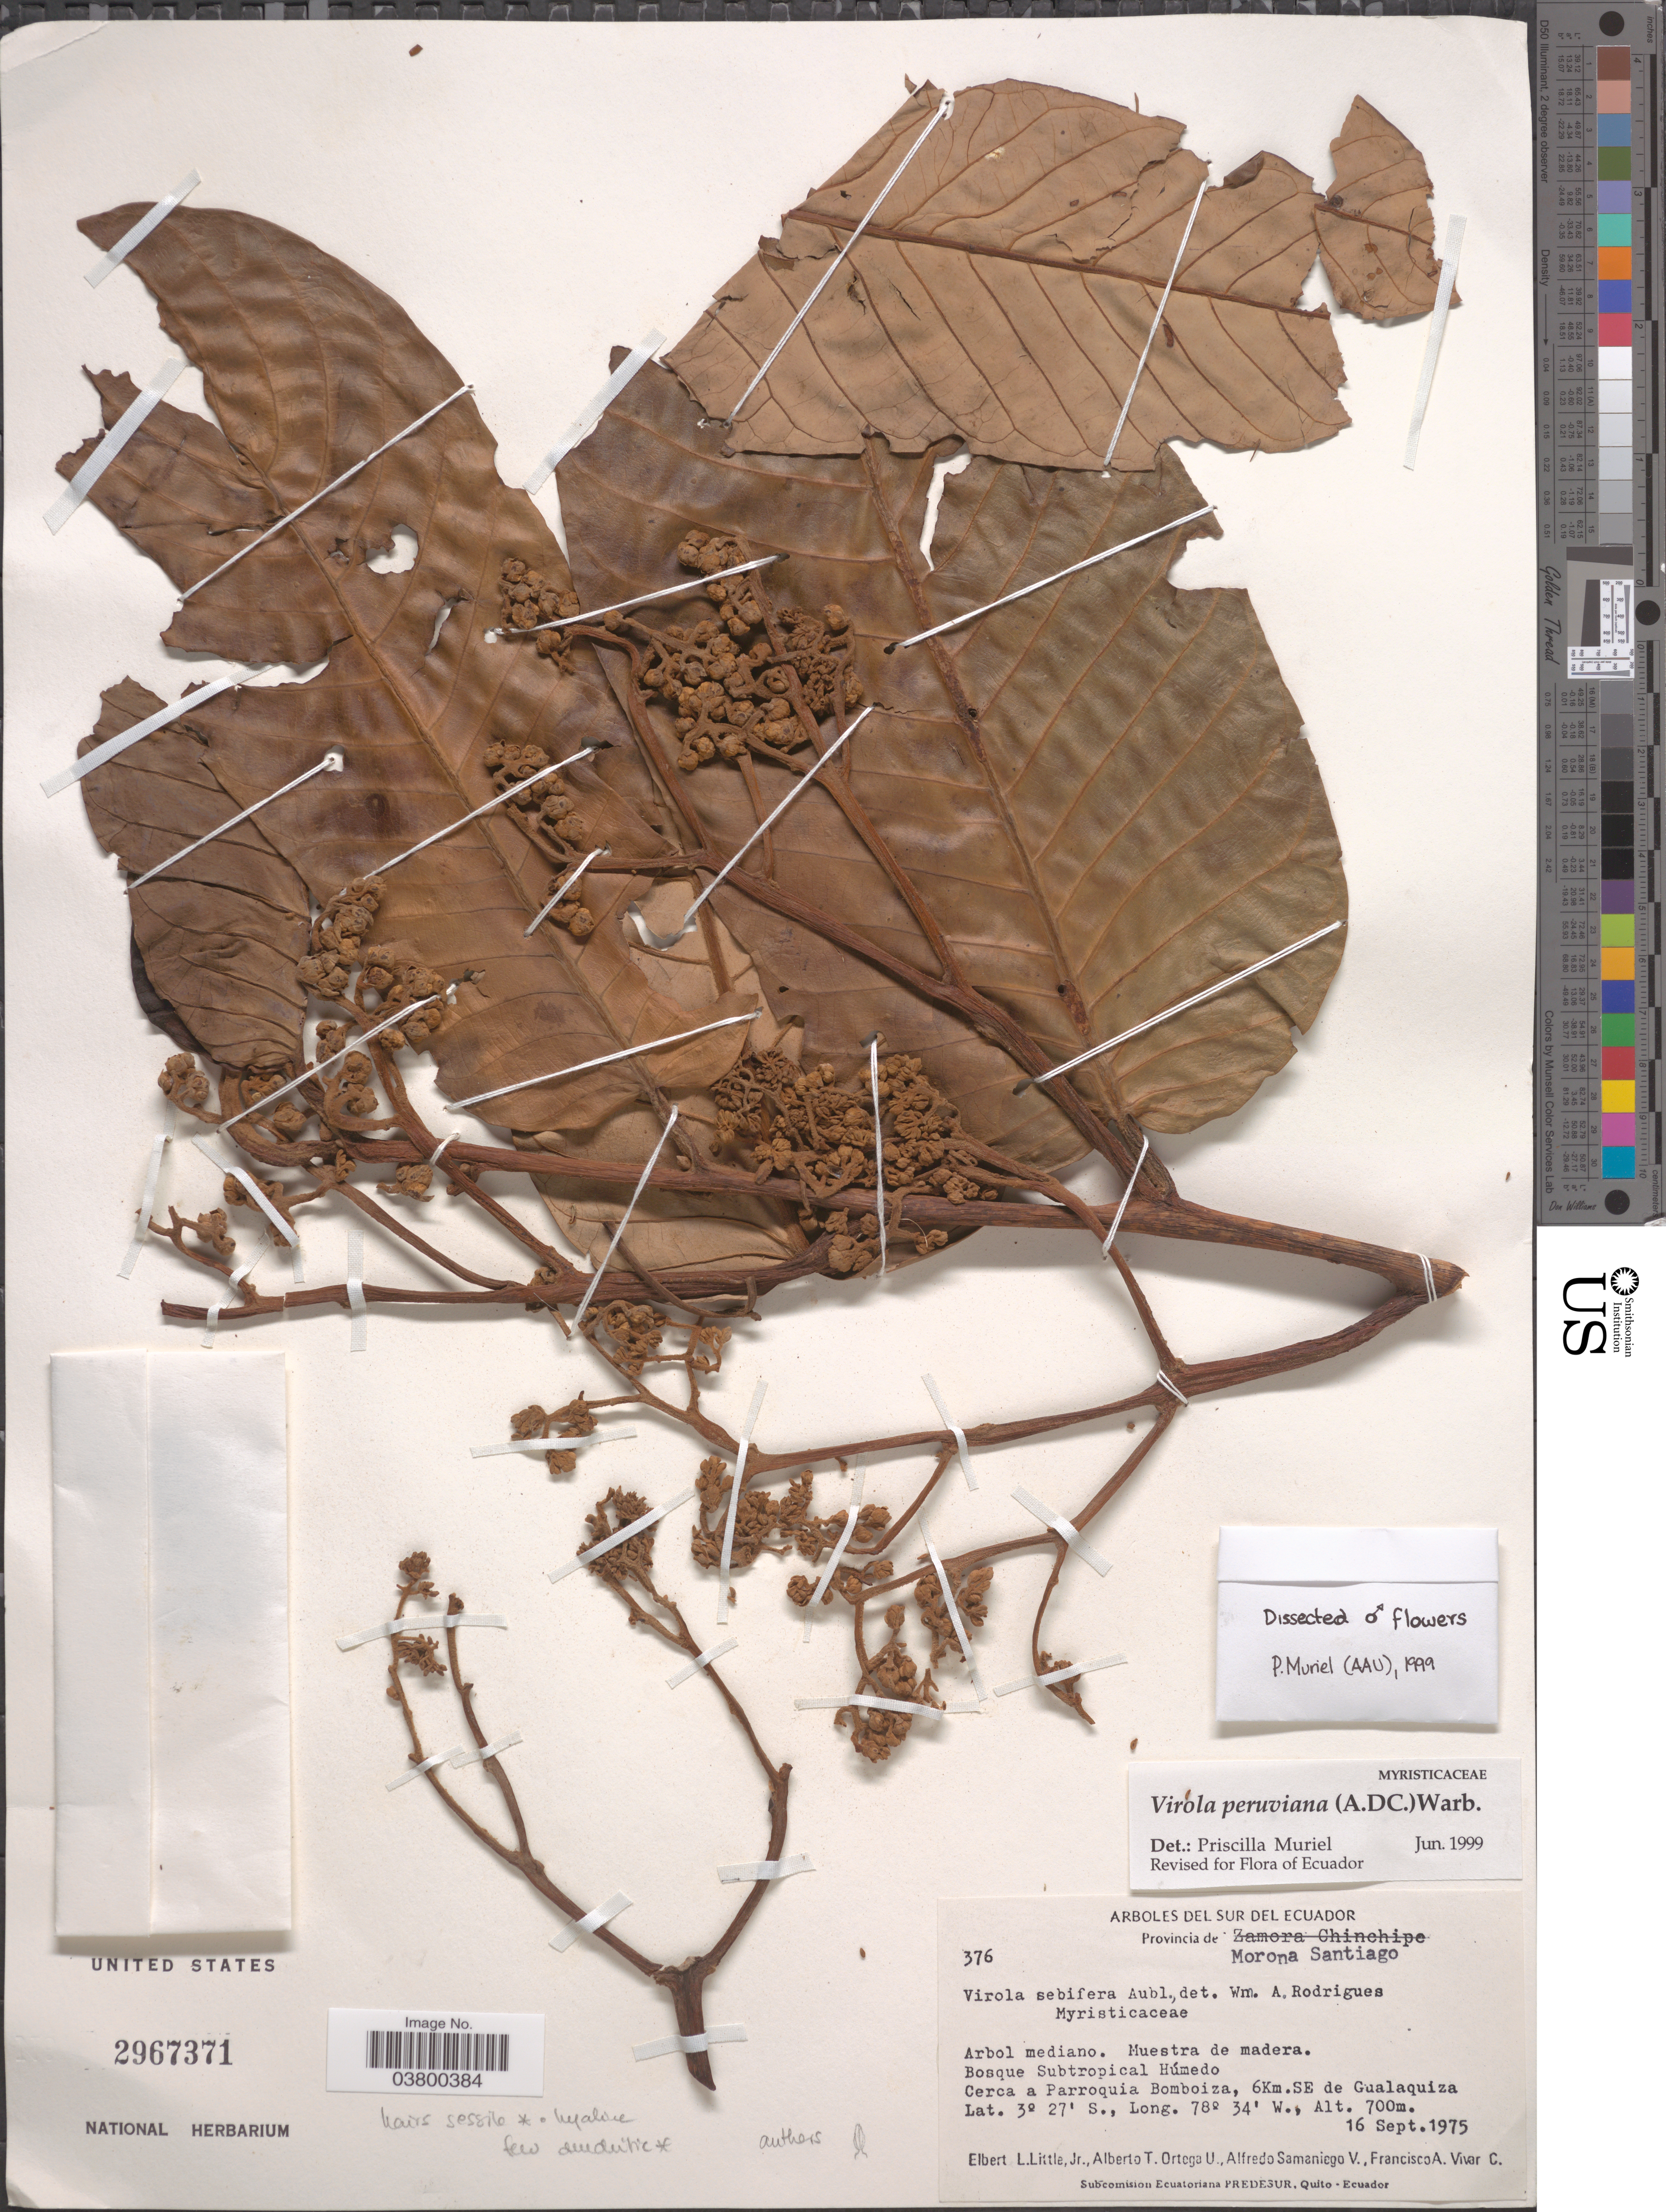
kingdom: Plantae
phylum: Tracheophyta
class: Magnoliopsida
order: Magnoliales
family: Myristicaceae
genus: Virola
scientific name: Virola peruviana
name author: (A. DC.) Warb.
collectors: E. L. Little, A. T. Ortega U., A. V. Samaniego & F. A. Vivar C.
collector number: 376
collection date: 1975-09-16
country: Ecuador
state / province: Morona-Santiago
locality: Cerca a Parroquia Bomboiza, 6Km. SE de Gualaquiza.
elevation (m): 700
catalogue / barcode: US 2967371